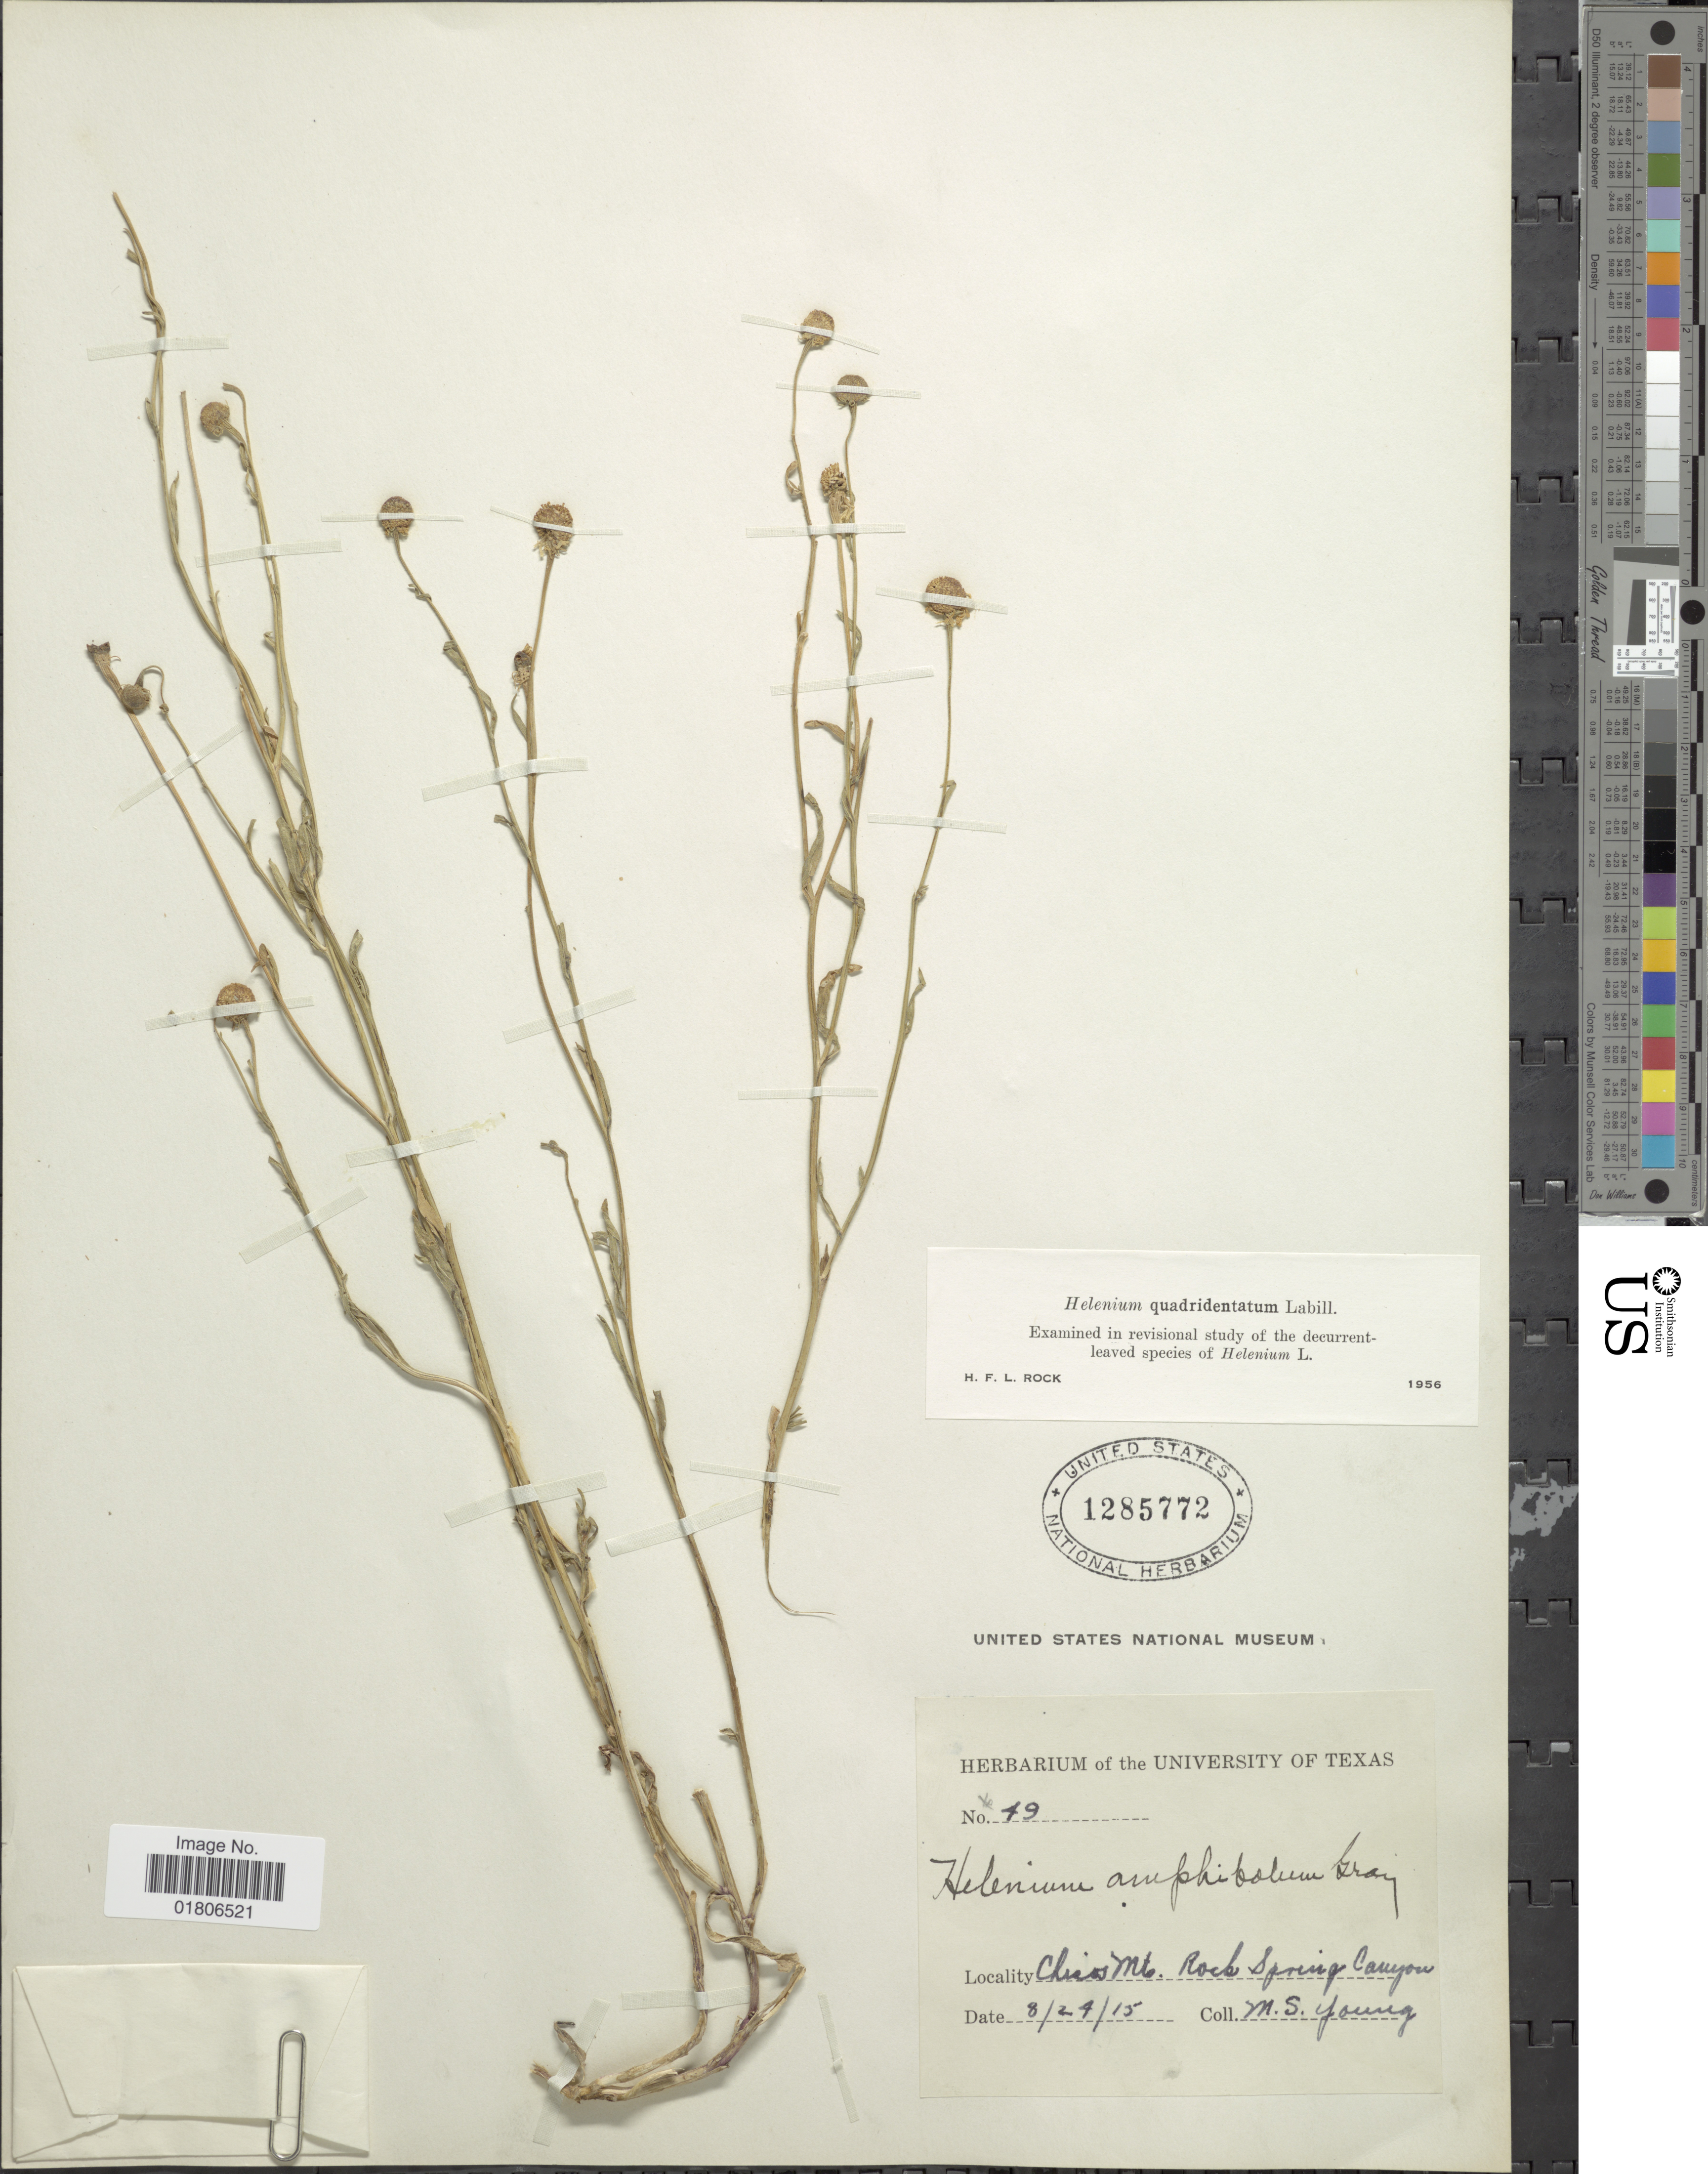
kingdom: Plantae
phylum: Tracheophyta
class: Magnoliopsida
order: Asterales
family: Asteraceae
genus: Helenium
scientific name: Helenium quadridentatum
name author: Labill.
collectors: M. Young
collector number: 49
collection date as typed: Transcribed d/m/y: 24/8/15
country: United States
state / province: Texas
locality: Chisos Mts, Rock Springs Canyon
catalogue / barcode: US 1285772